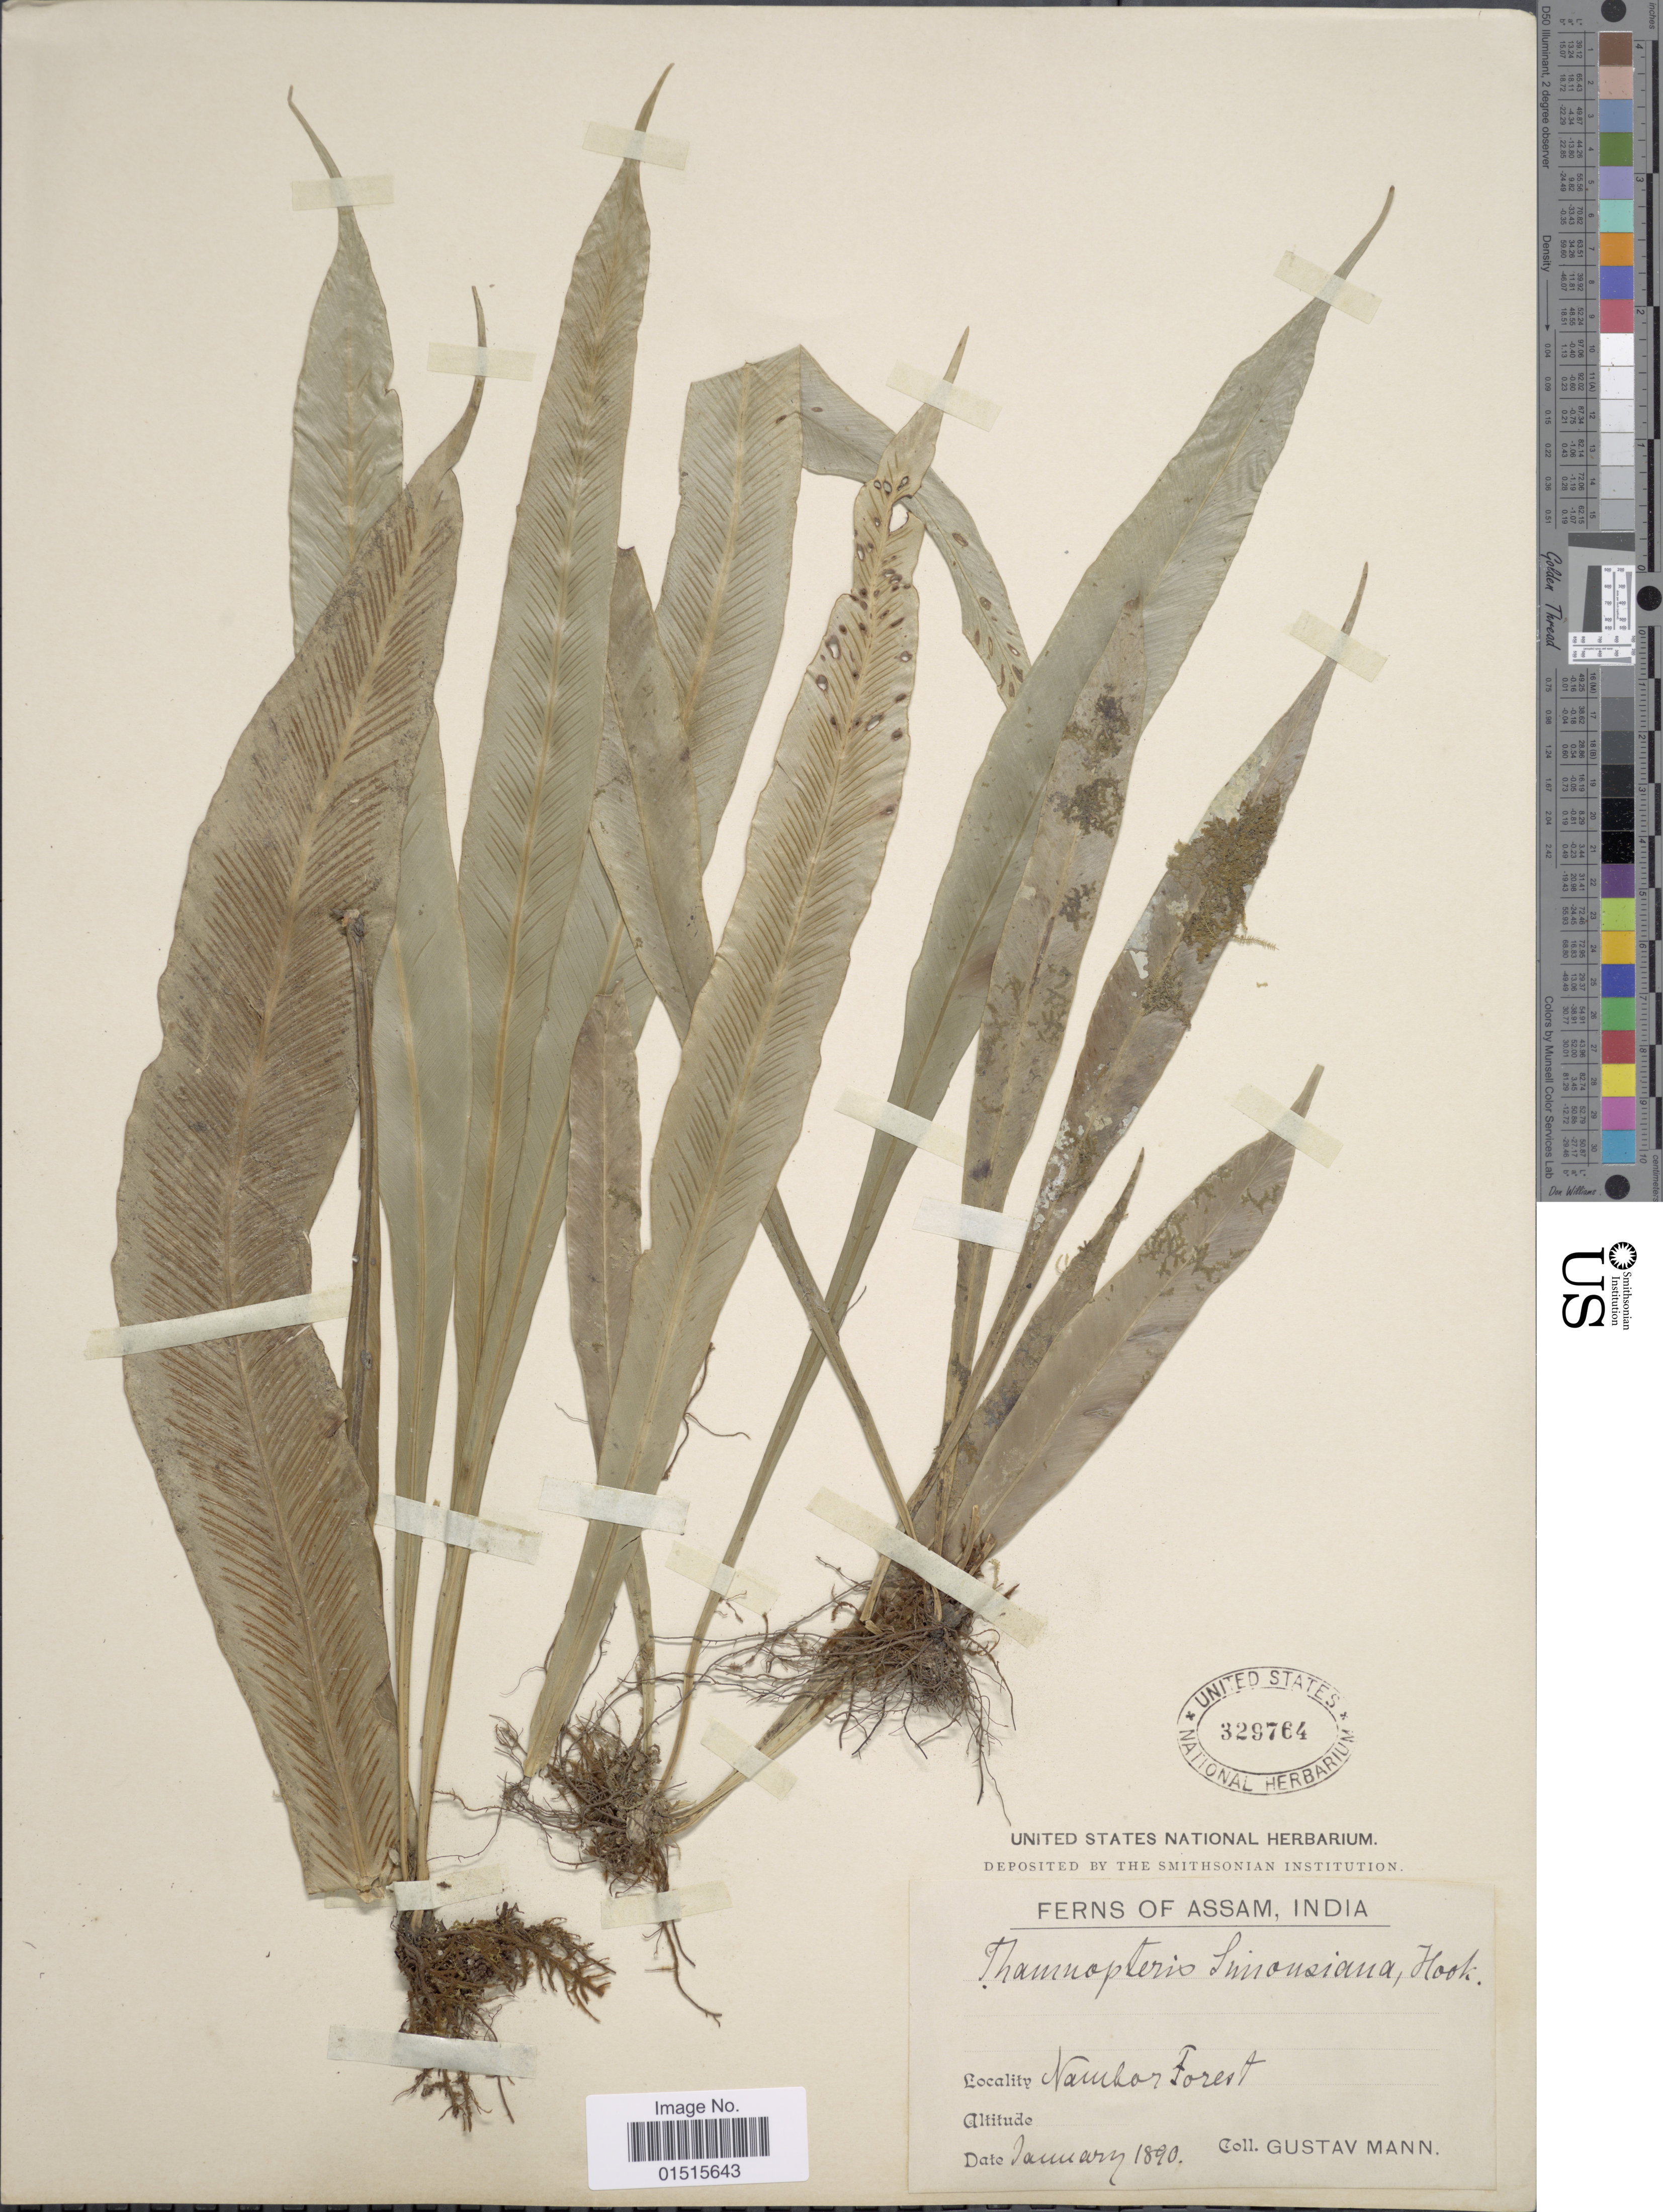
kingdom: Plantae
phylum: Tracheophyta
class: Polypodiopsida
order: Polypodiales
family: Aspleniaceae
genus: Asplenium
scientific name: Asplenium simsonianum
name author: Hook.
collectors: G. Mann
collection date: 1890-01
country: India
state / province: Assam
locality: Nambor Forest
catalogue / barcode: US 329764